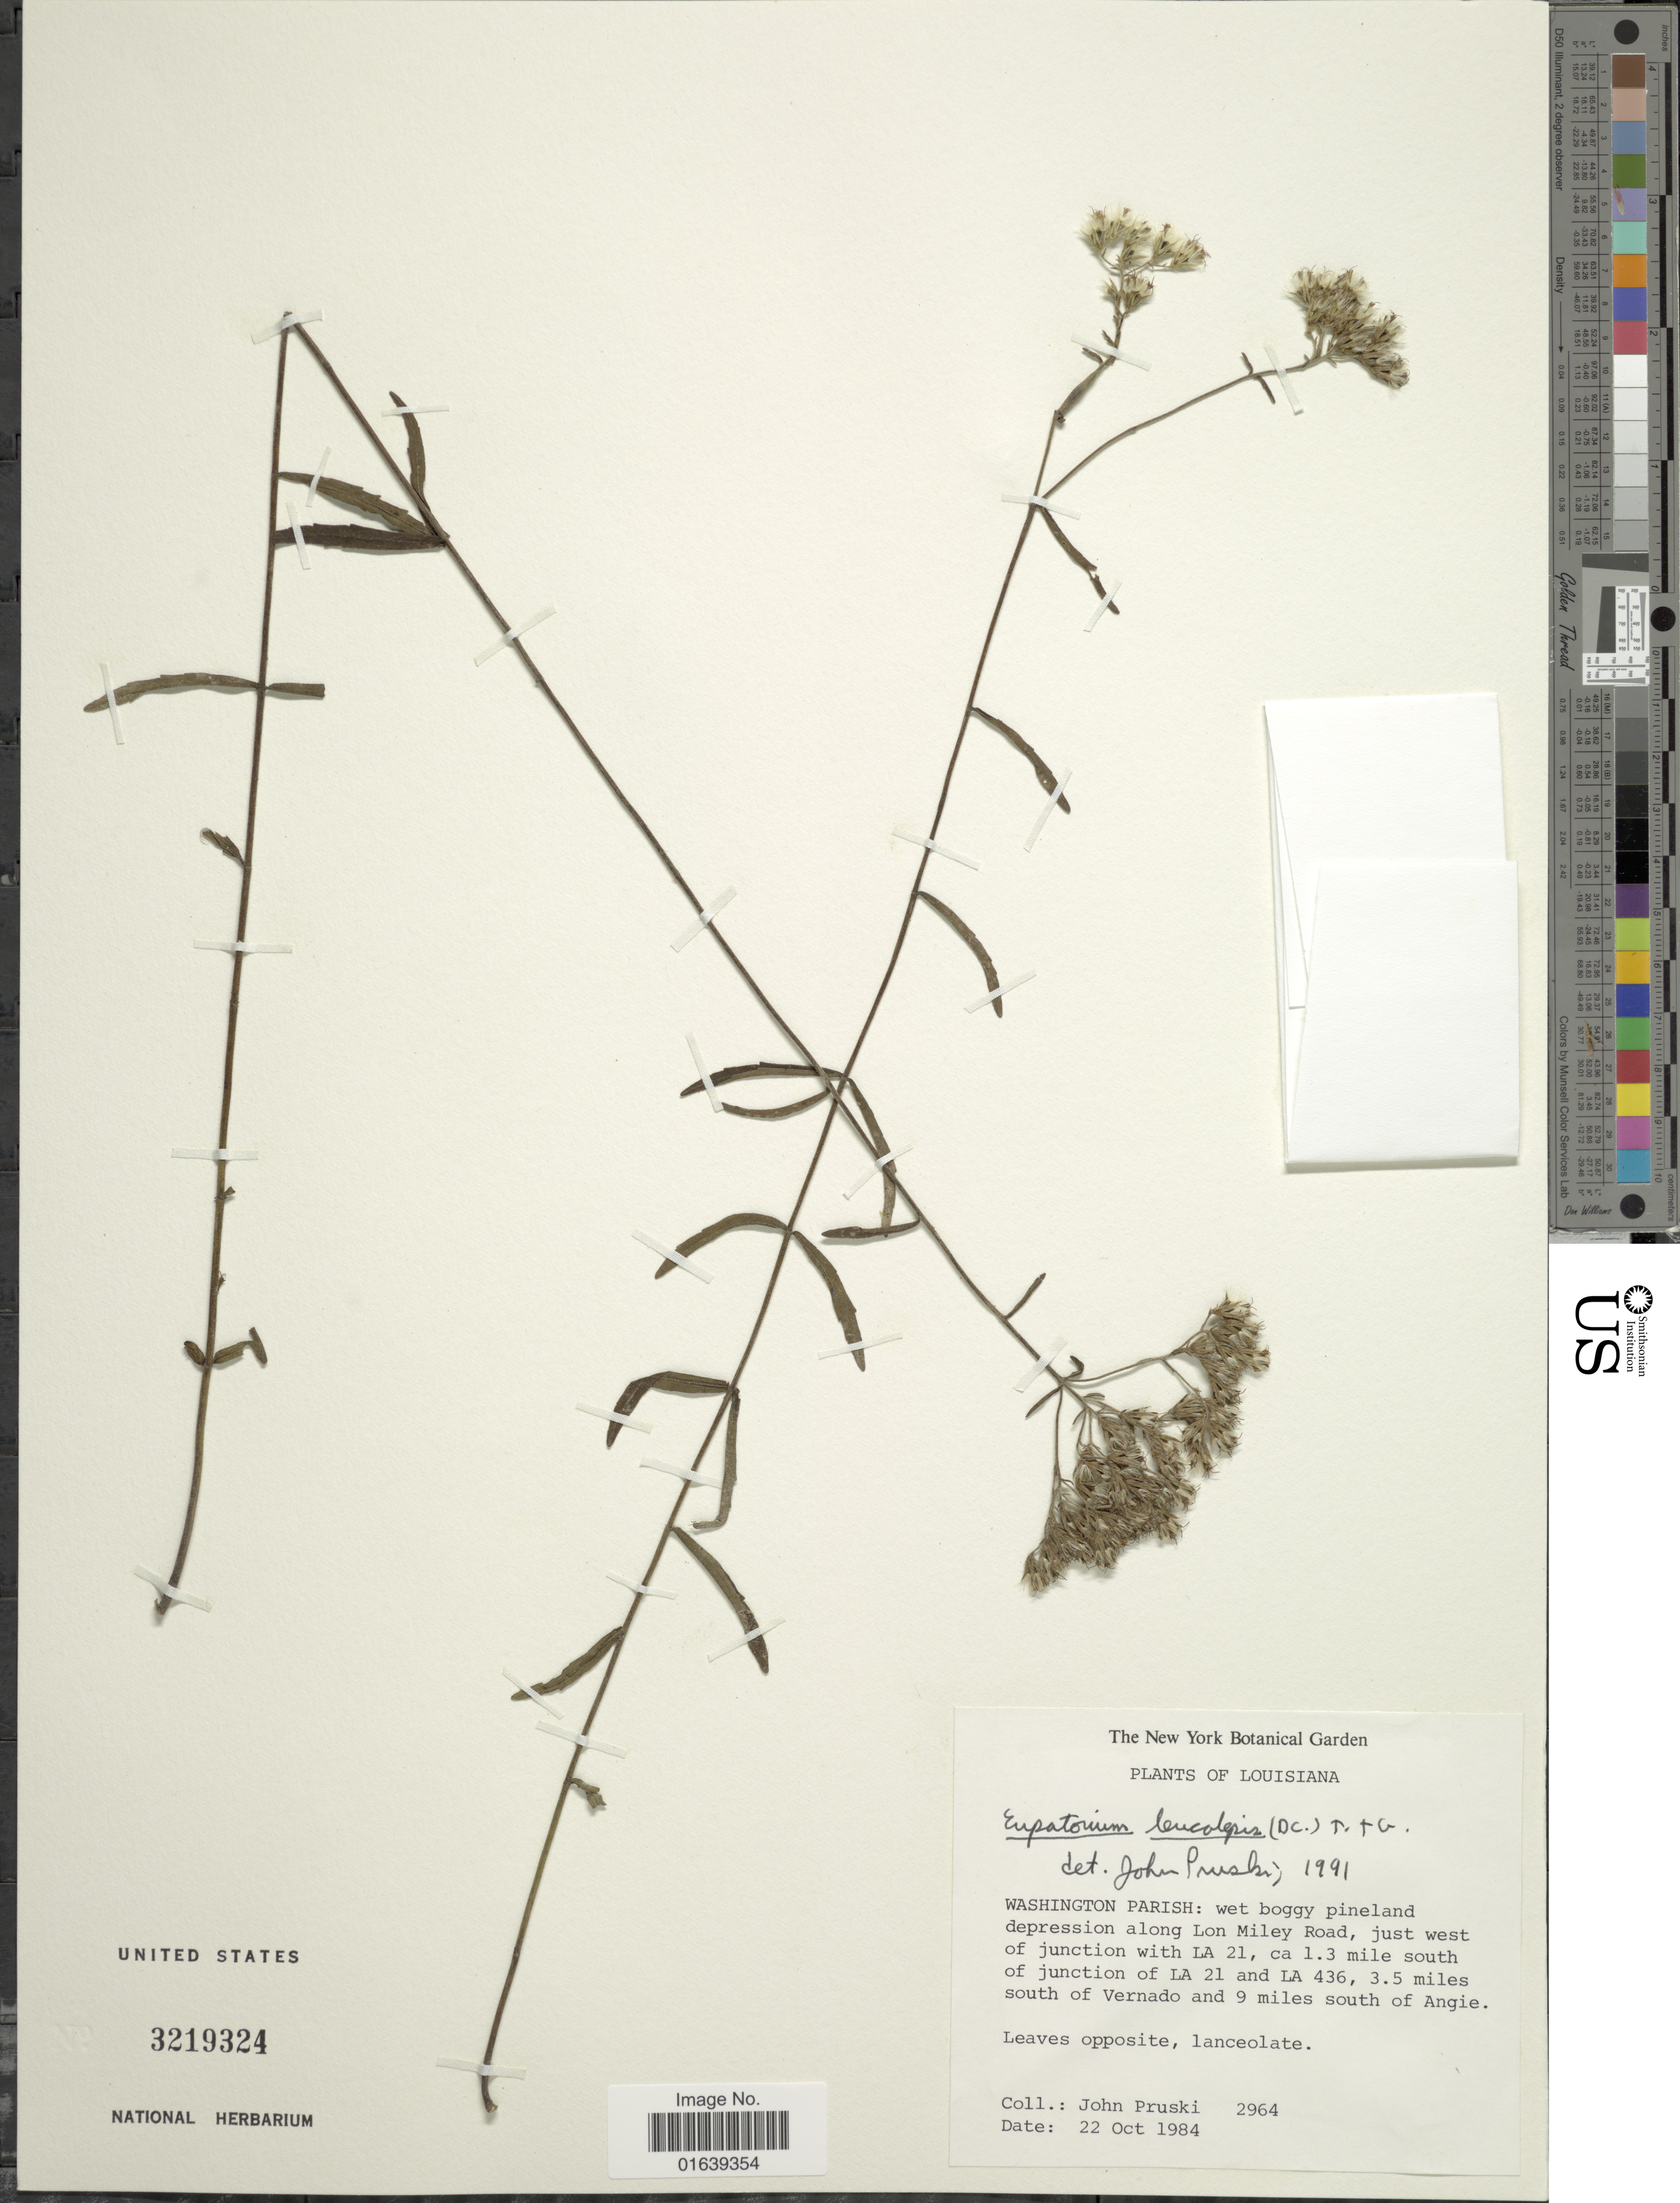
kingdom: Plantae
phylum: Tracheophyta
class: Magnoliopsida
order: Asterales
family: Asteraceae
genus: Eupatorium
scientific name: Eupatorium leucolepis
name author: (DC.) Torr. & A. Gray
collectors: J. F. Pruski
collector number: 2964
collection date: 1984-10-22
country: United States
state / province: Louisiana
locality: Louisiana. Washington Parish: wet noggy pineland depression along Lon Miley Road, just west of junction with LA 21, ca 1.3 mile south of junction of LA 436, 3.5 miles south of Vernado and 9 miles south of Angie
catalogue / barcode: US 3219324